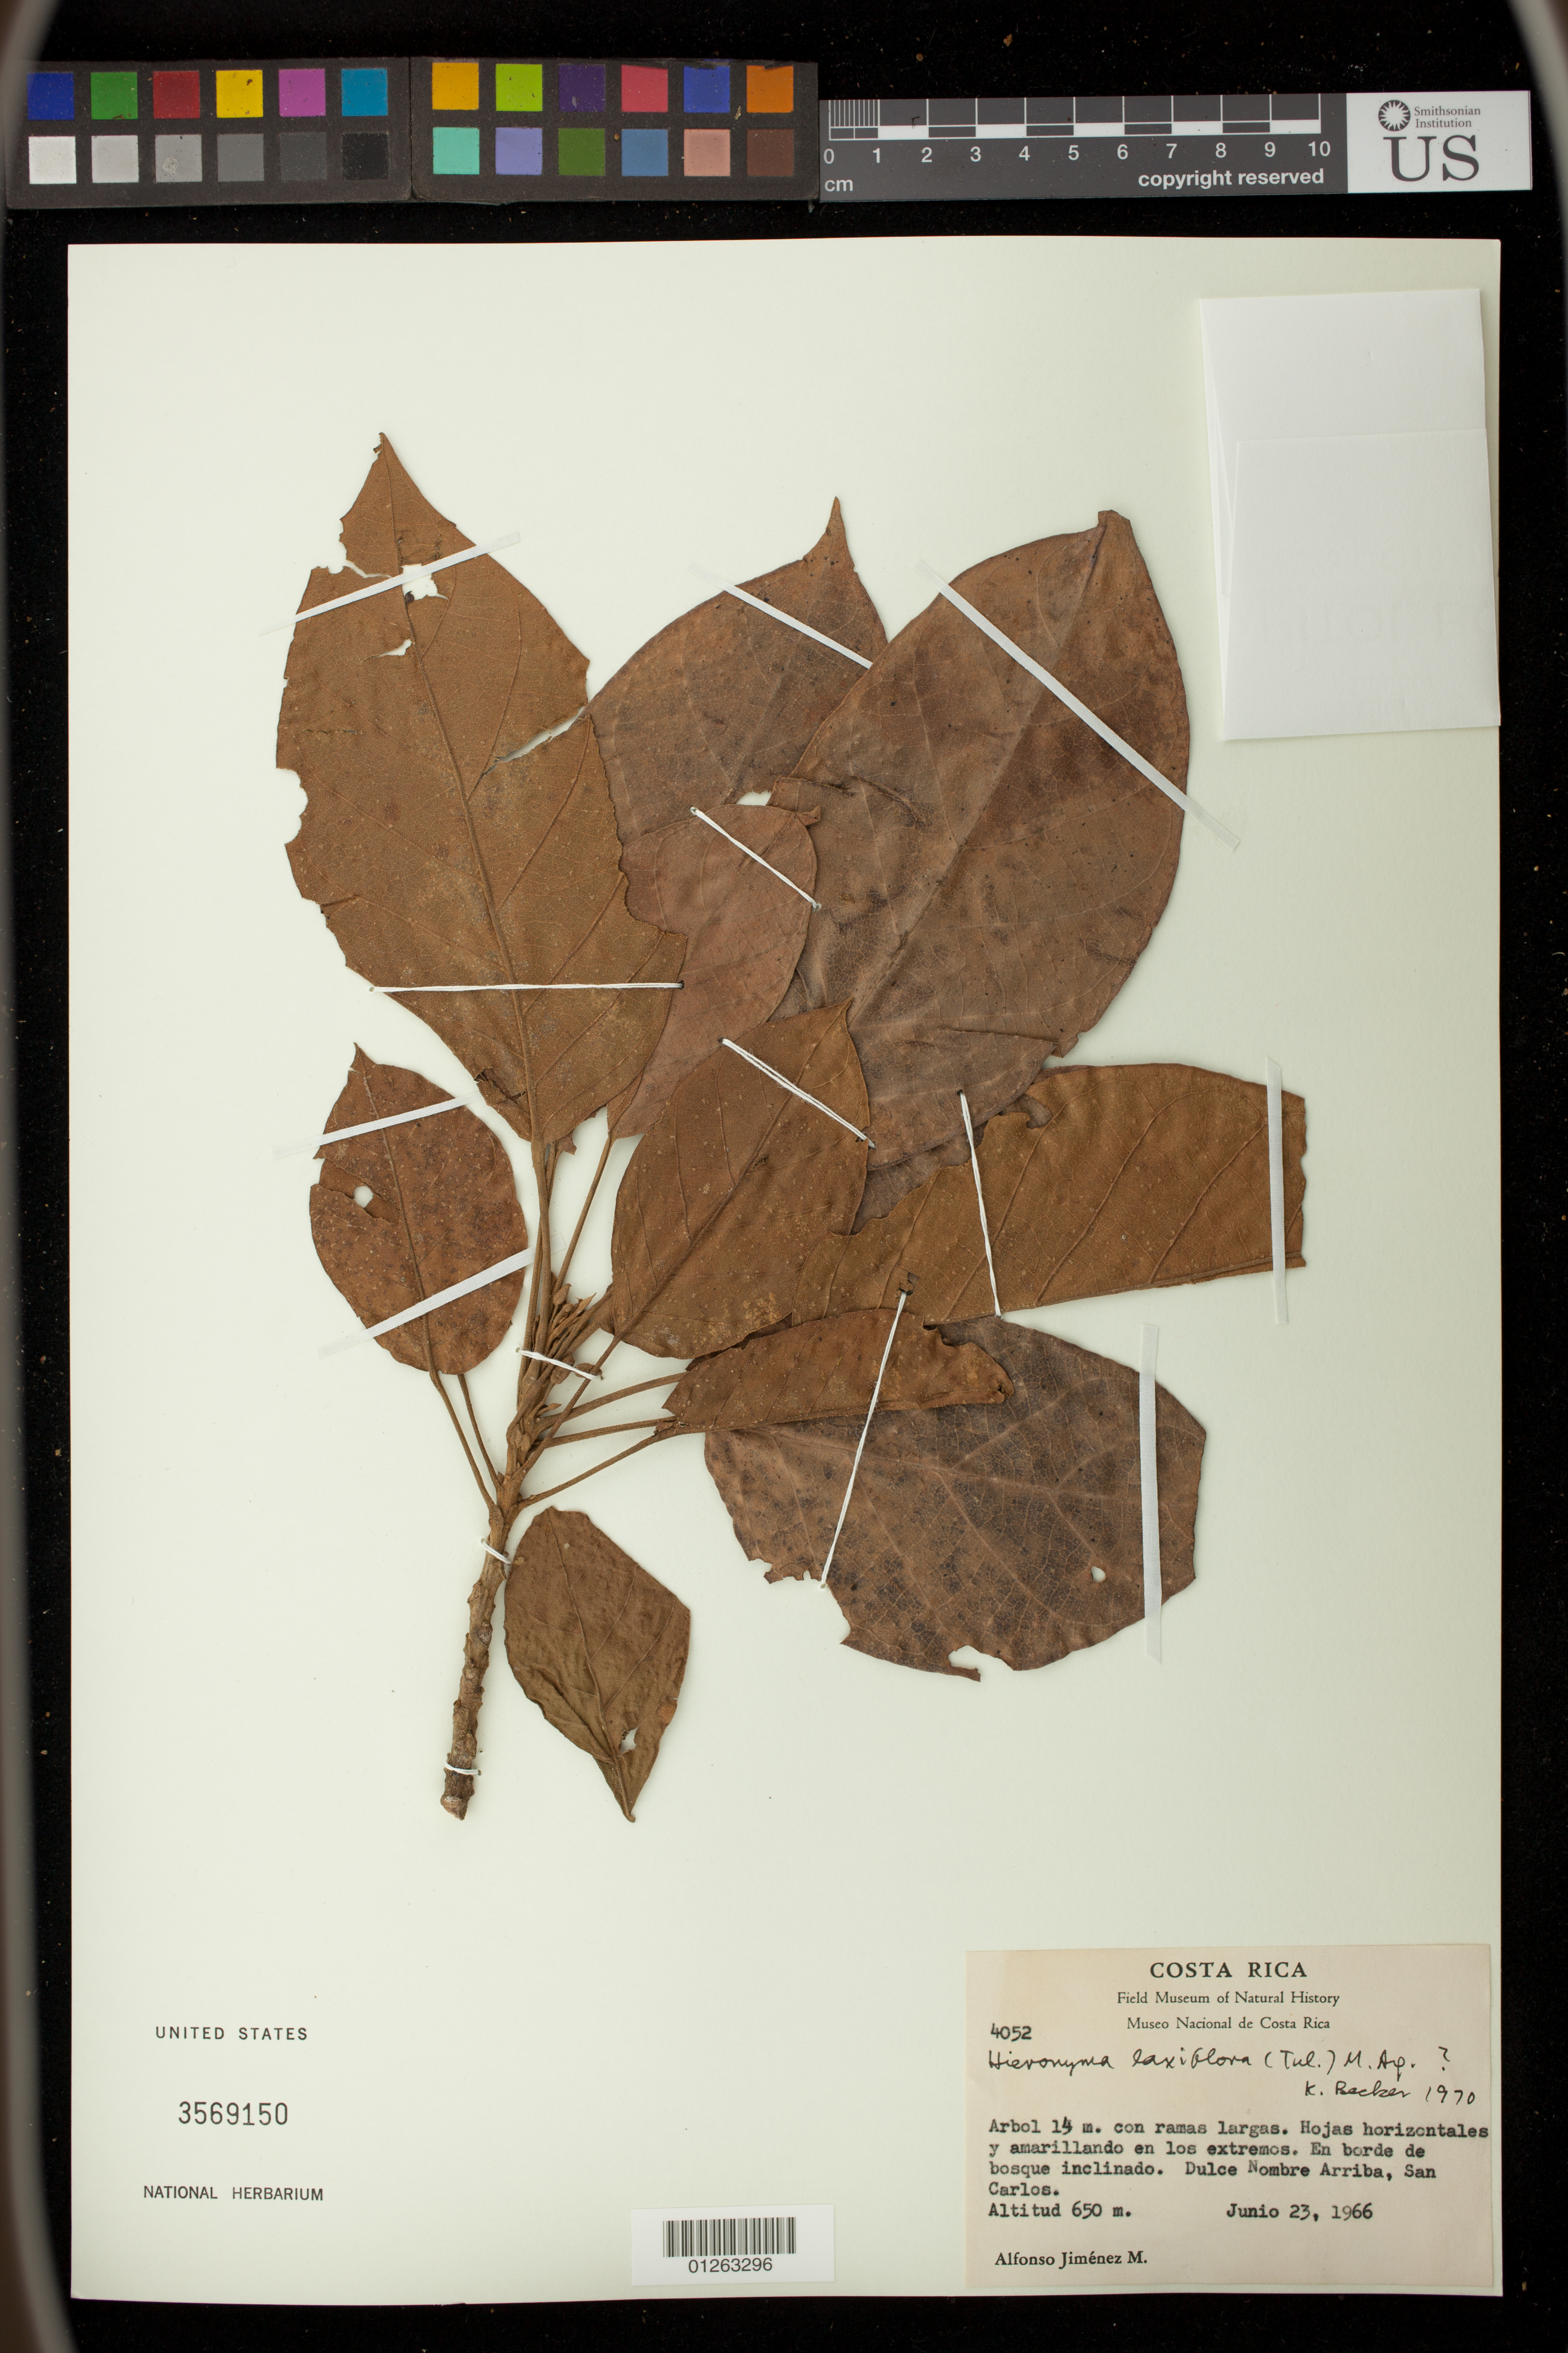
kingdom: Plantae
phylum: Tracheophyta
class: Magnoliopsida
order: Malpighiales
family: Phyllanthaceae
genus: Hieronyma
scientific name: Hieronyma laxiflora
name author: (Tul.) Müll. Arg.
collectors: A. Jiménez M.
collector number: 4052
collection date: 1966-06-23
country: Costa Rica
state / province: San José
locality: Dulce Nombre Arriba, San Carlos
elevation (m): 656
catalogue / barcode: US 3569150